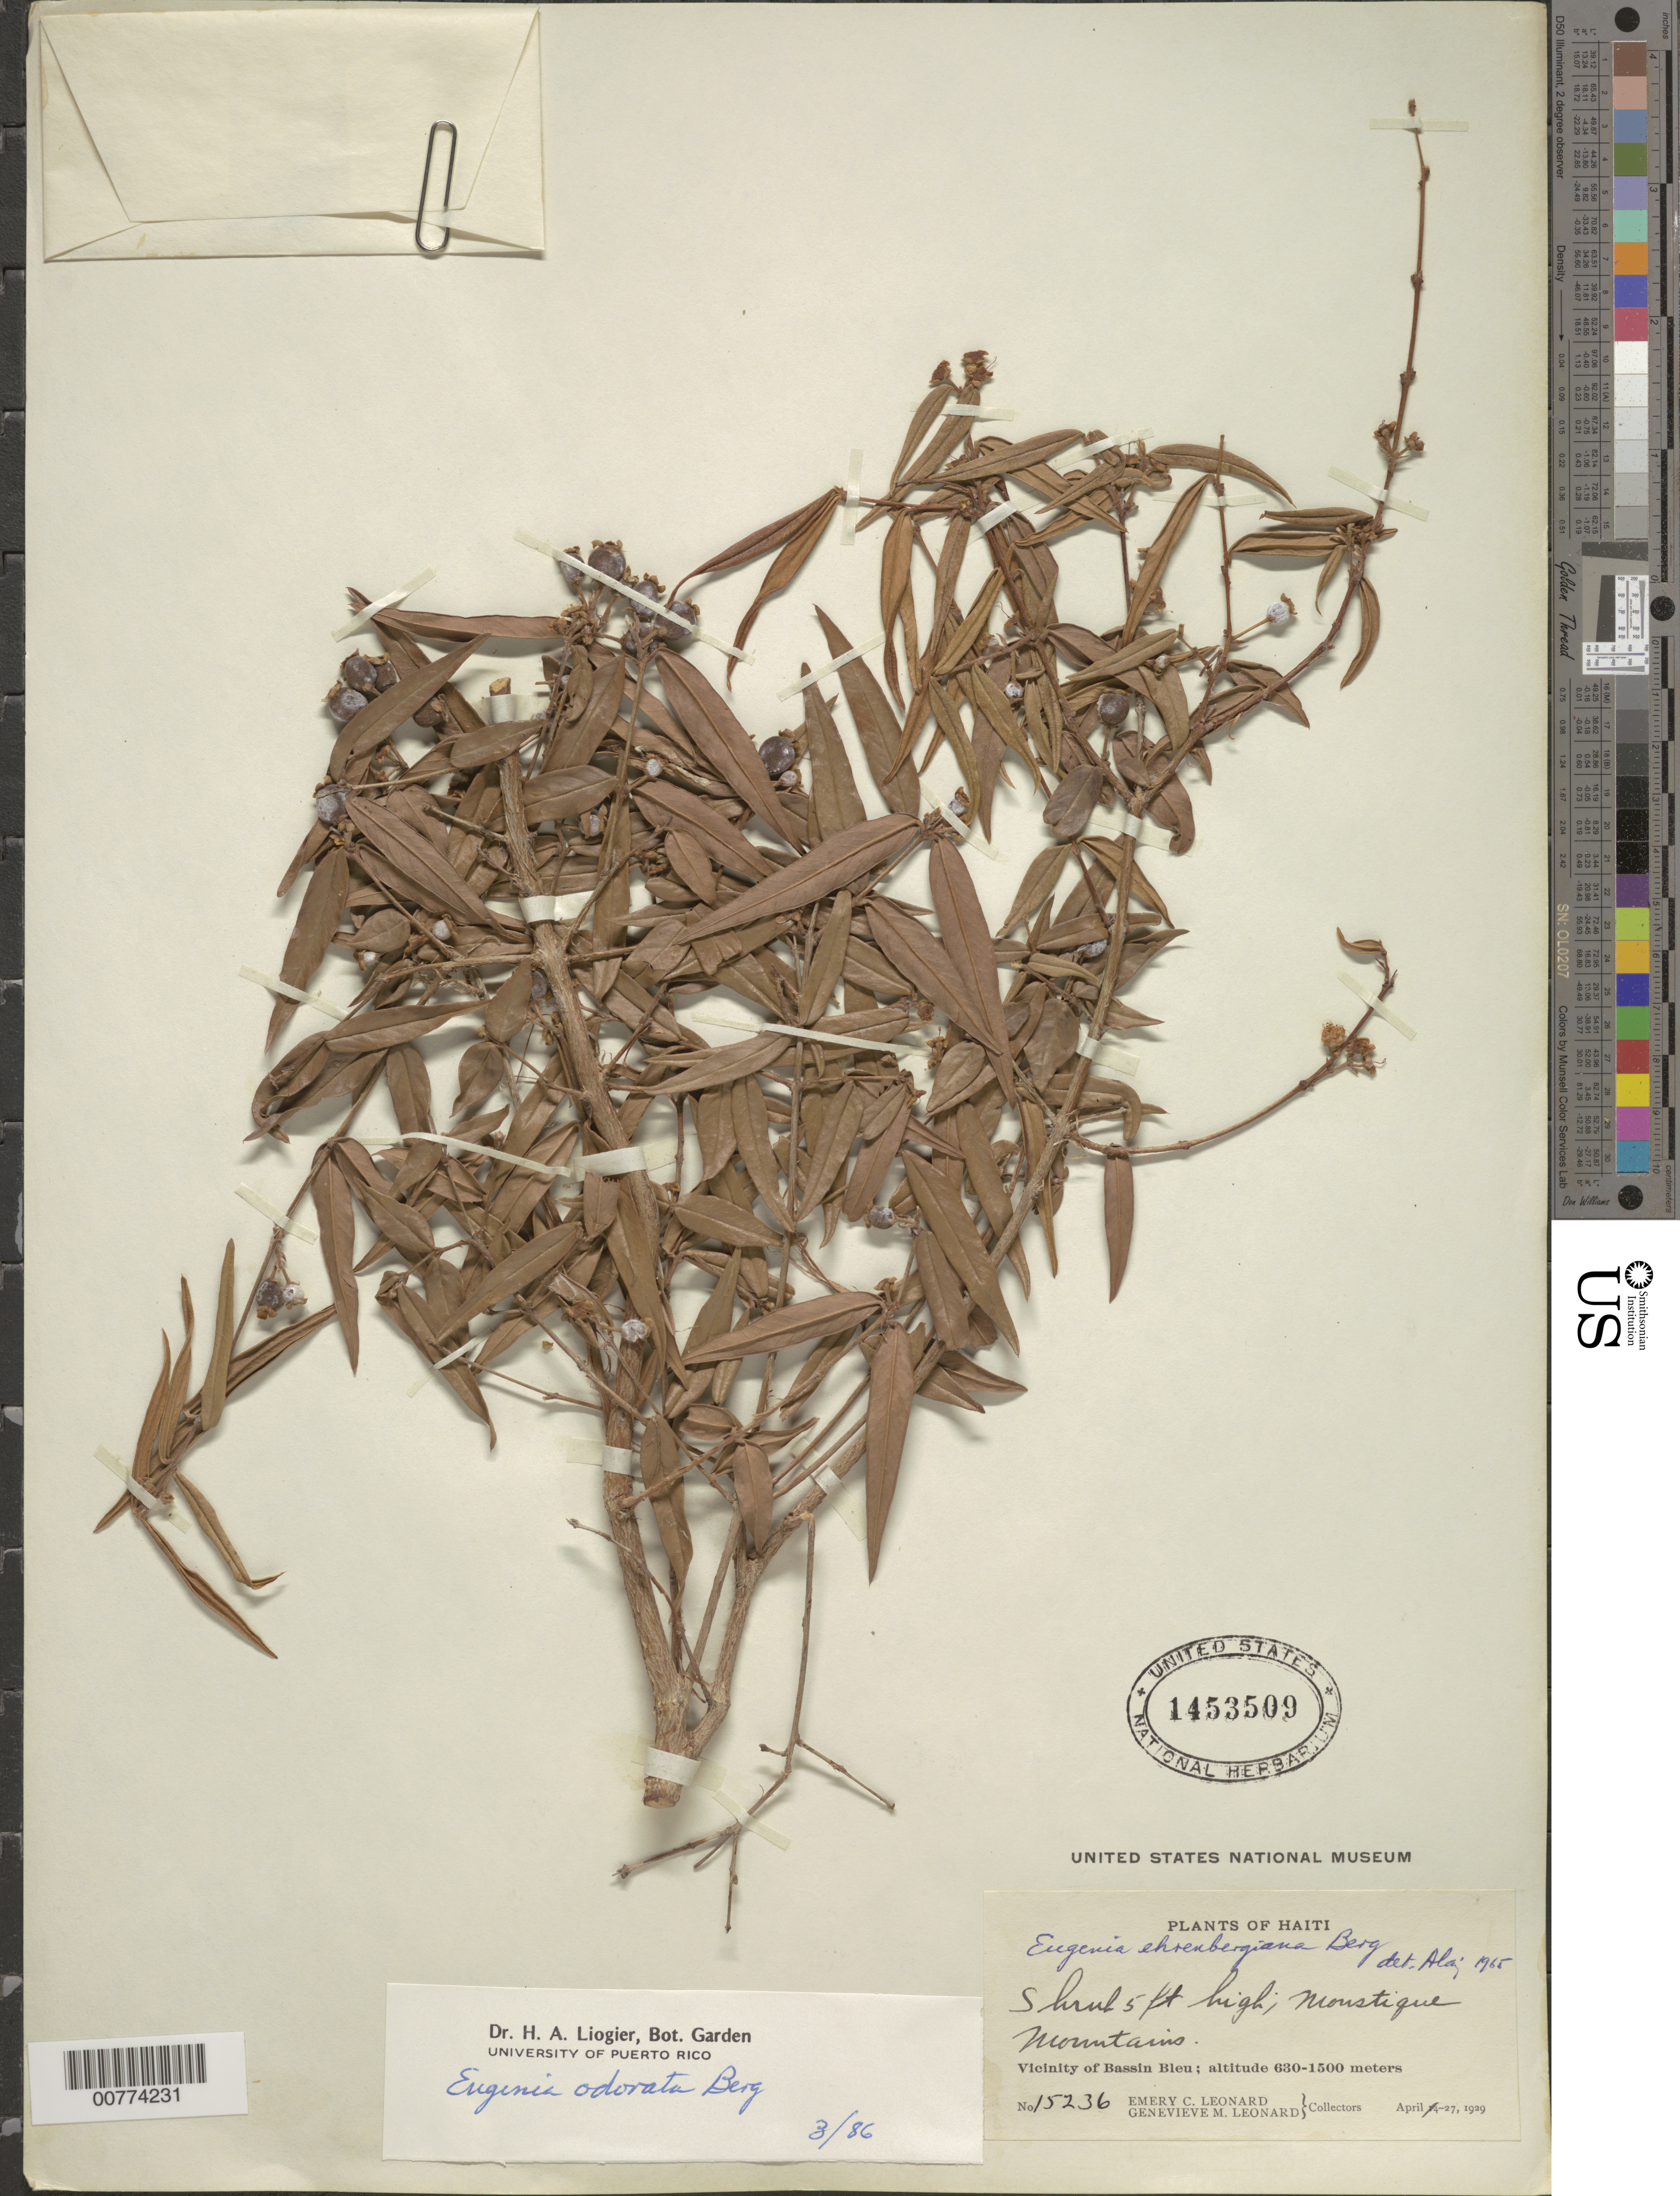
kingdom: Plantae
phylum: Tracheophyta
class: Magnoliopsida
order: Myrtales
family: Myrtaceae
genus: Eugenia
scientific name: Eugenia isabeliana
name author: Kiaersk.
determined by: Liogier, Alain H.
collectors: E. C. Leonard & G. M. Leonard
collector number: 15236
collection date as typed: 27 Apr 1929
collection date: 1929-04-27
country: Haiti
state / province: Nord-Ouest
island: Hispaniola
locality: Vicinity of Bassin Bleu, Moustique Mountains.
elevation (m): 630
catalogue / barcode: US 1453509